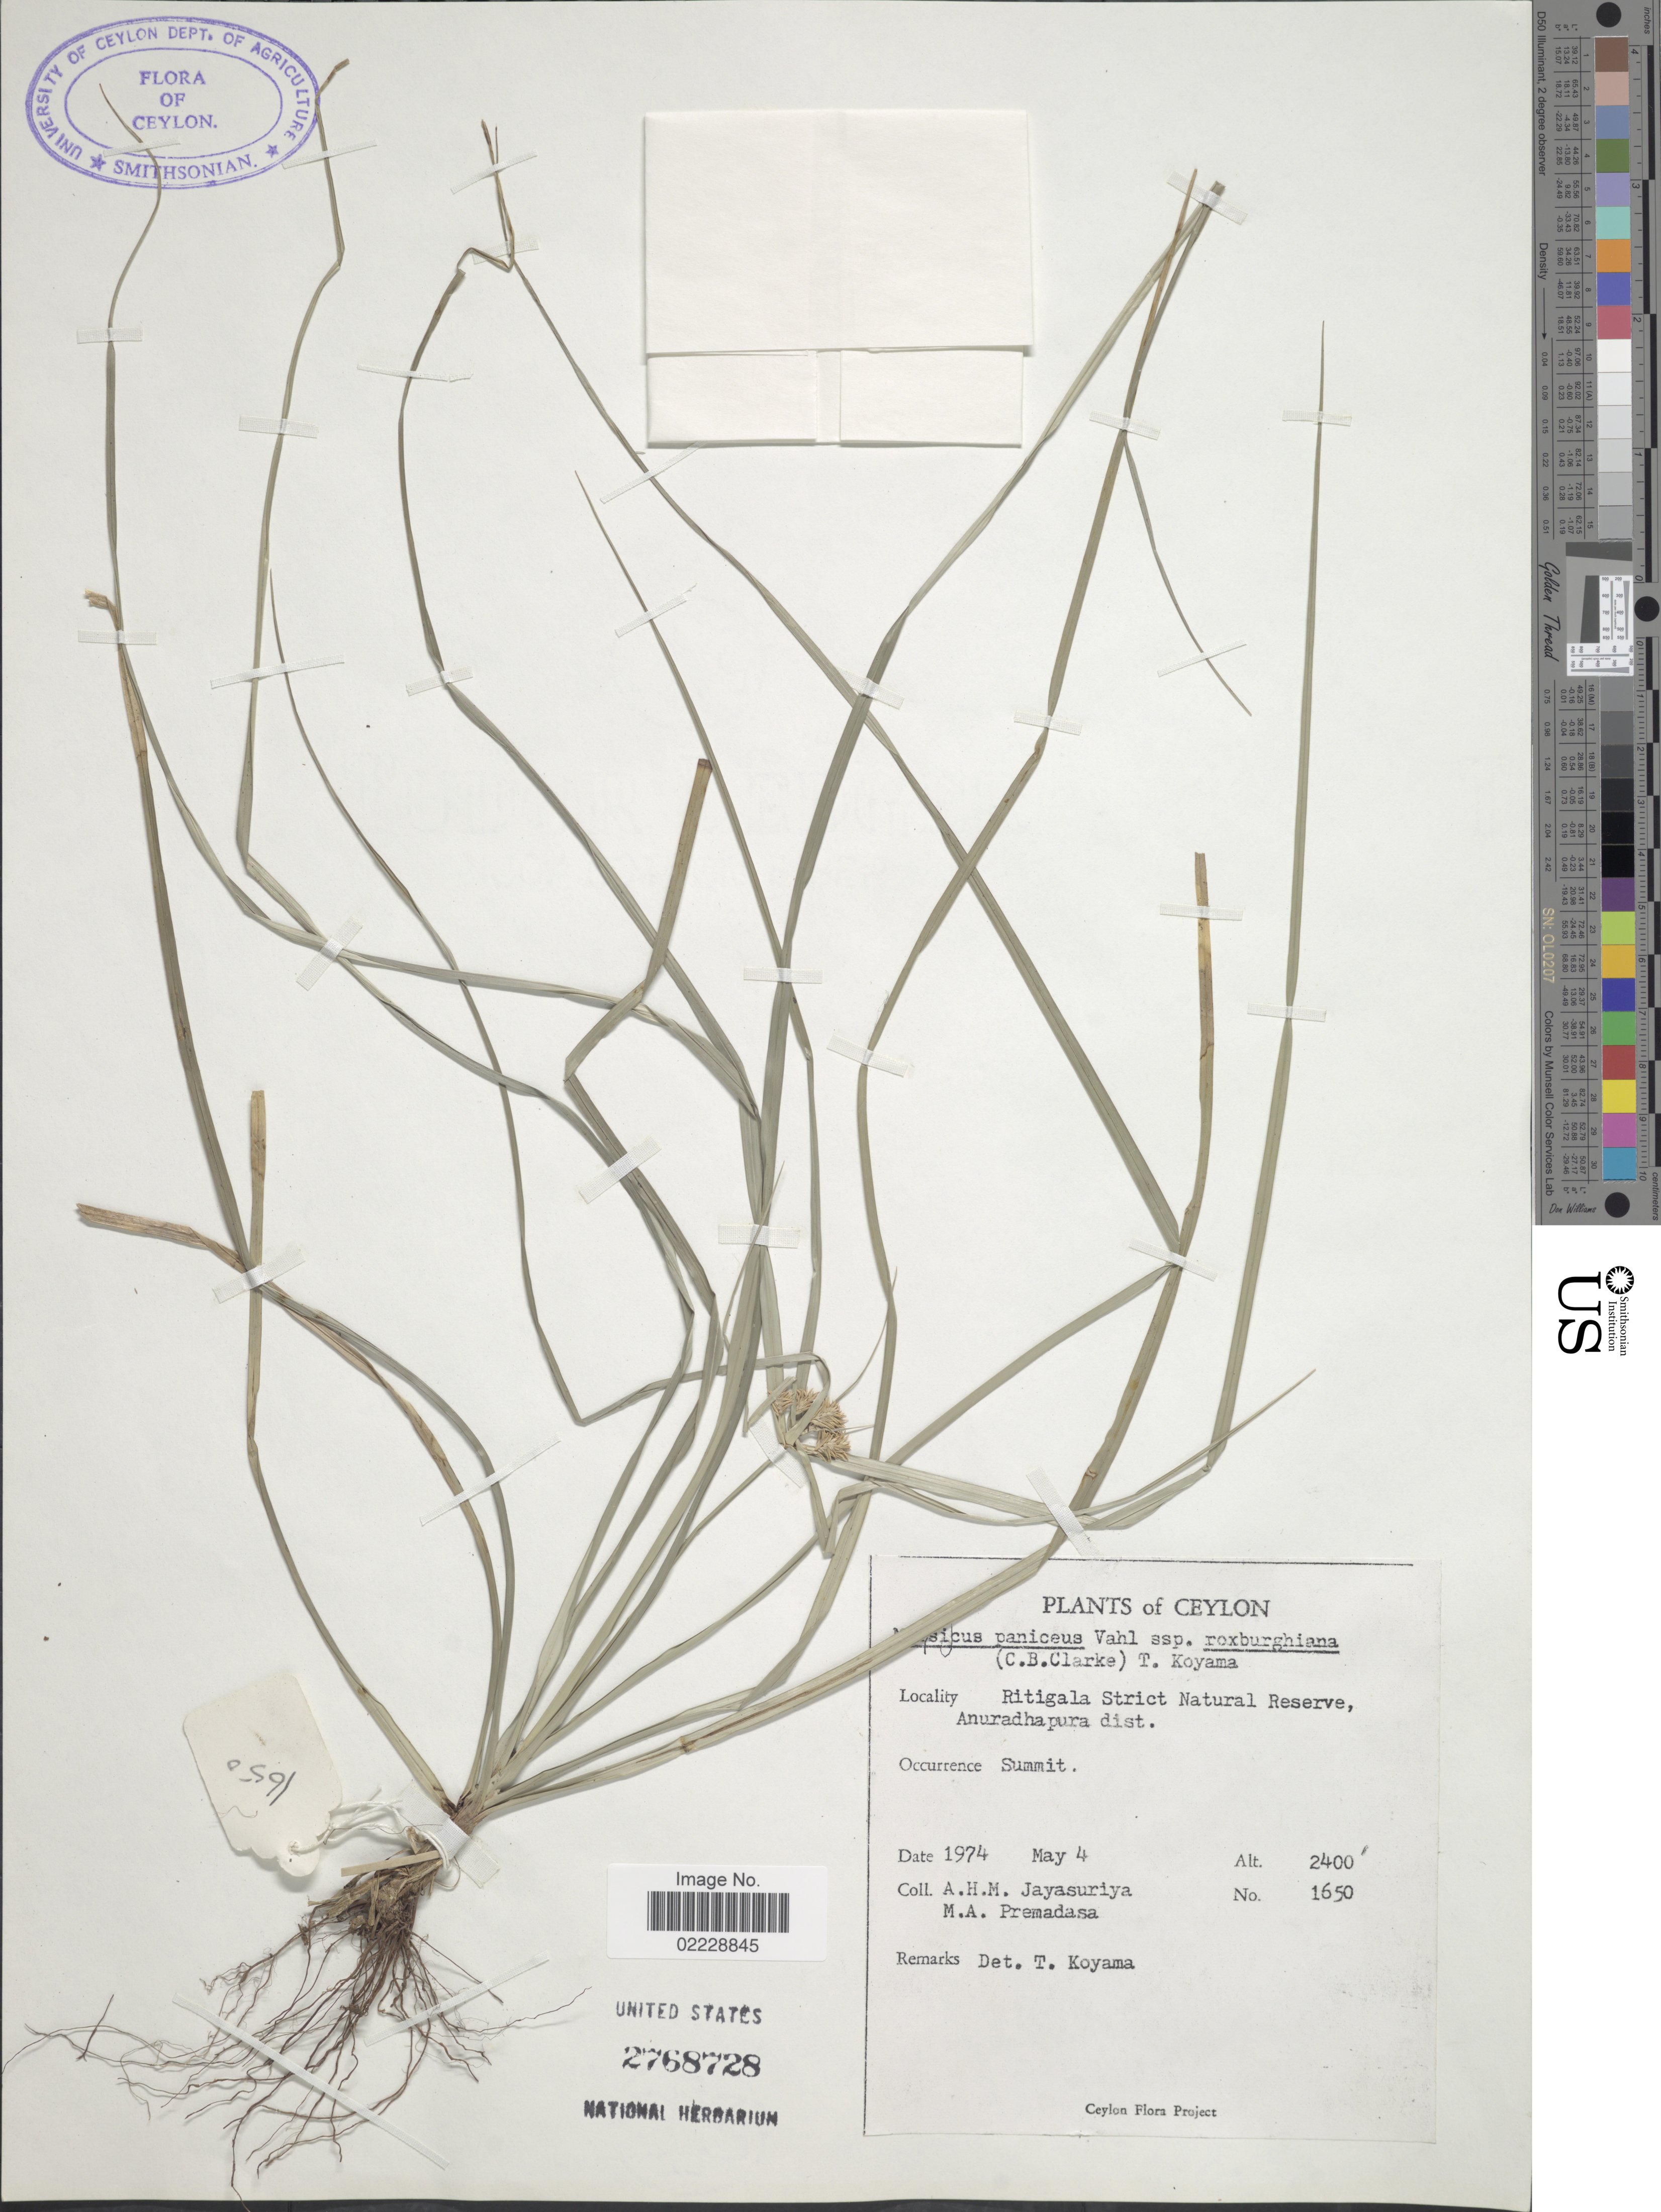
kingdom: Plantae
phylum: Tracheophyta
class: Liliopsida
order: Poales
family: Cyperaceae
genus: Cyperus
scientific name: Cyperus paniceus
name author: (Rottb.) Boeckeler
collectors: A. H. Jayasuriya & M. Premadasa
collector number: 1650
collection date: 1974-05-04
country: Sri Lanka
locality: Ceylon, Ritigala Strict Natural Reserve, Anuradhapura Dist. Summit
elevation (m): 732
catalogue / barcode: US 2768728